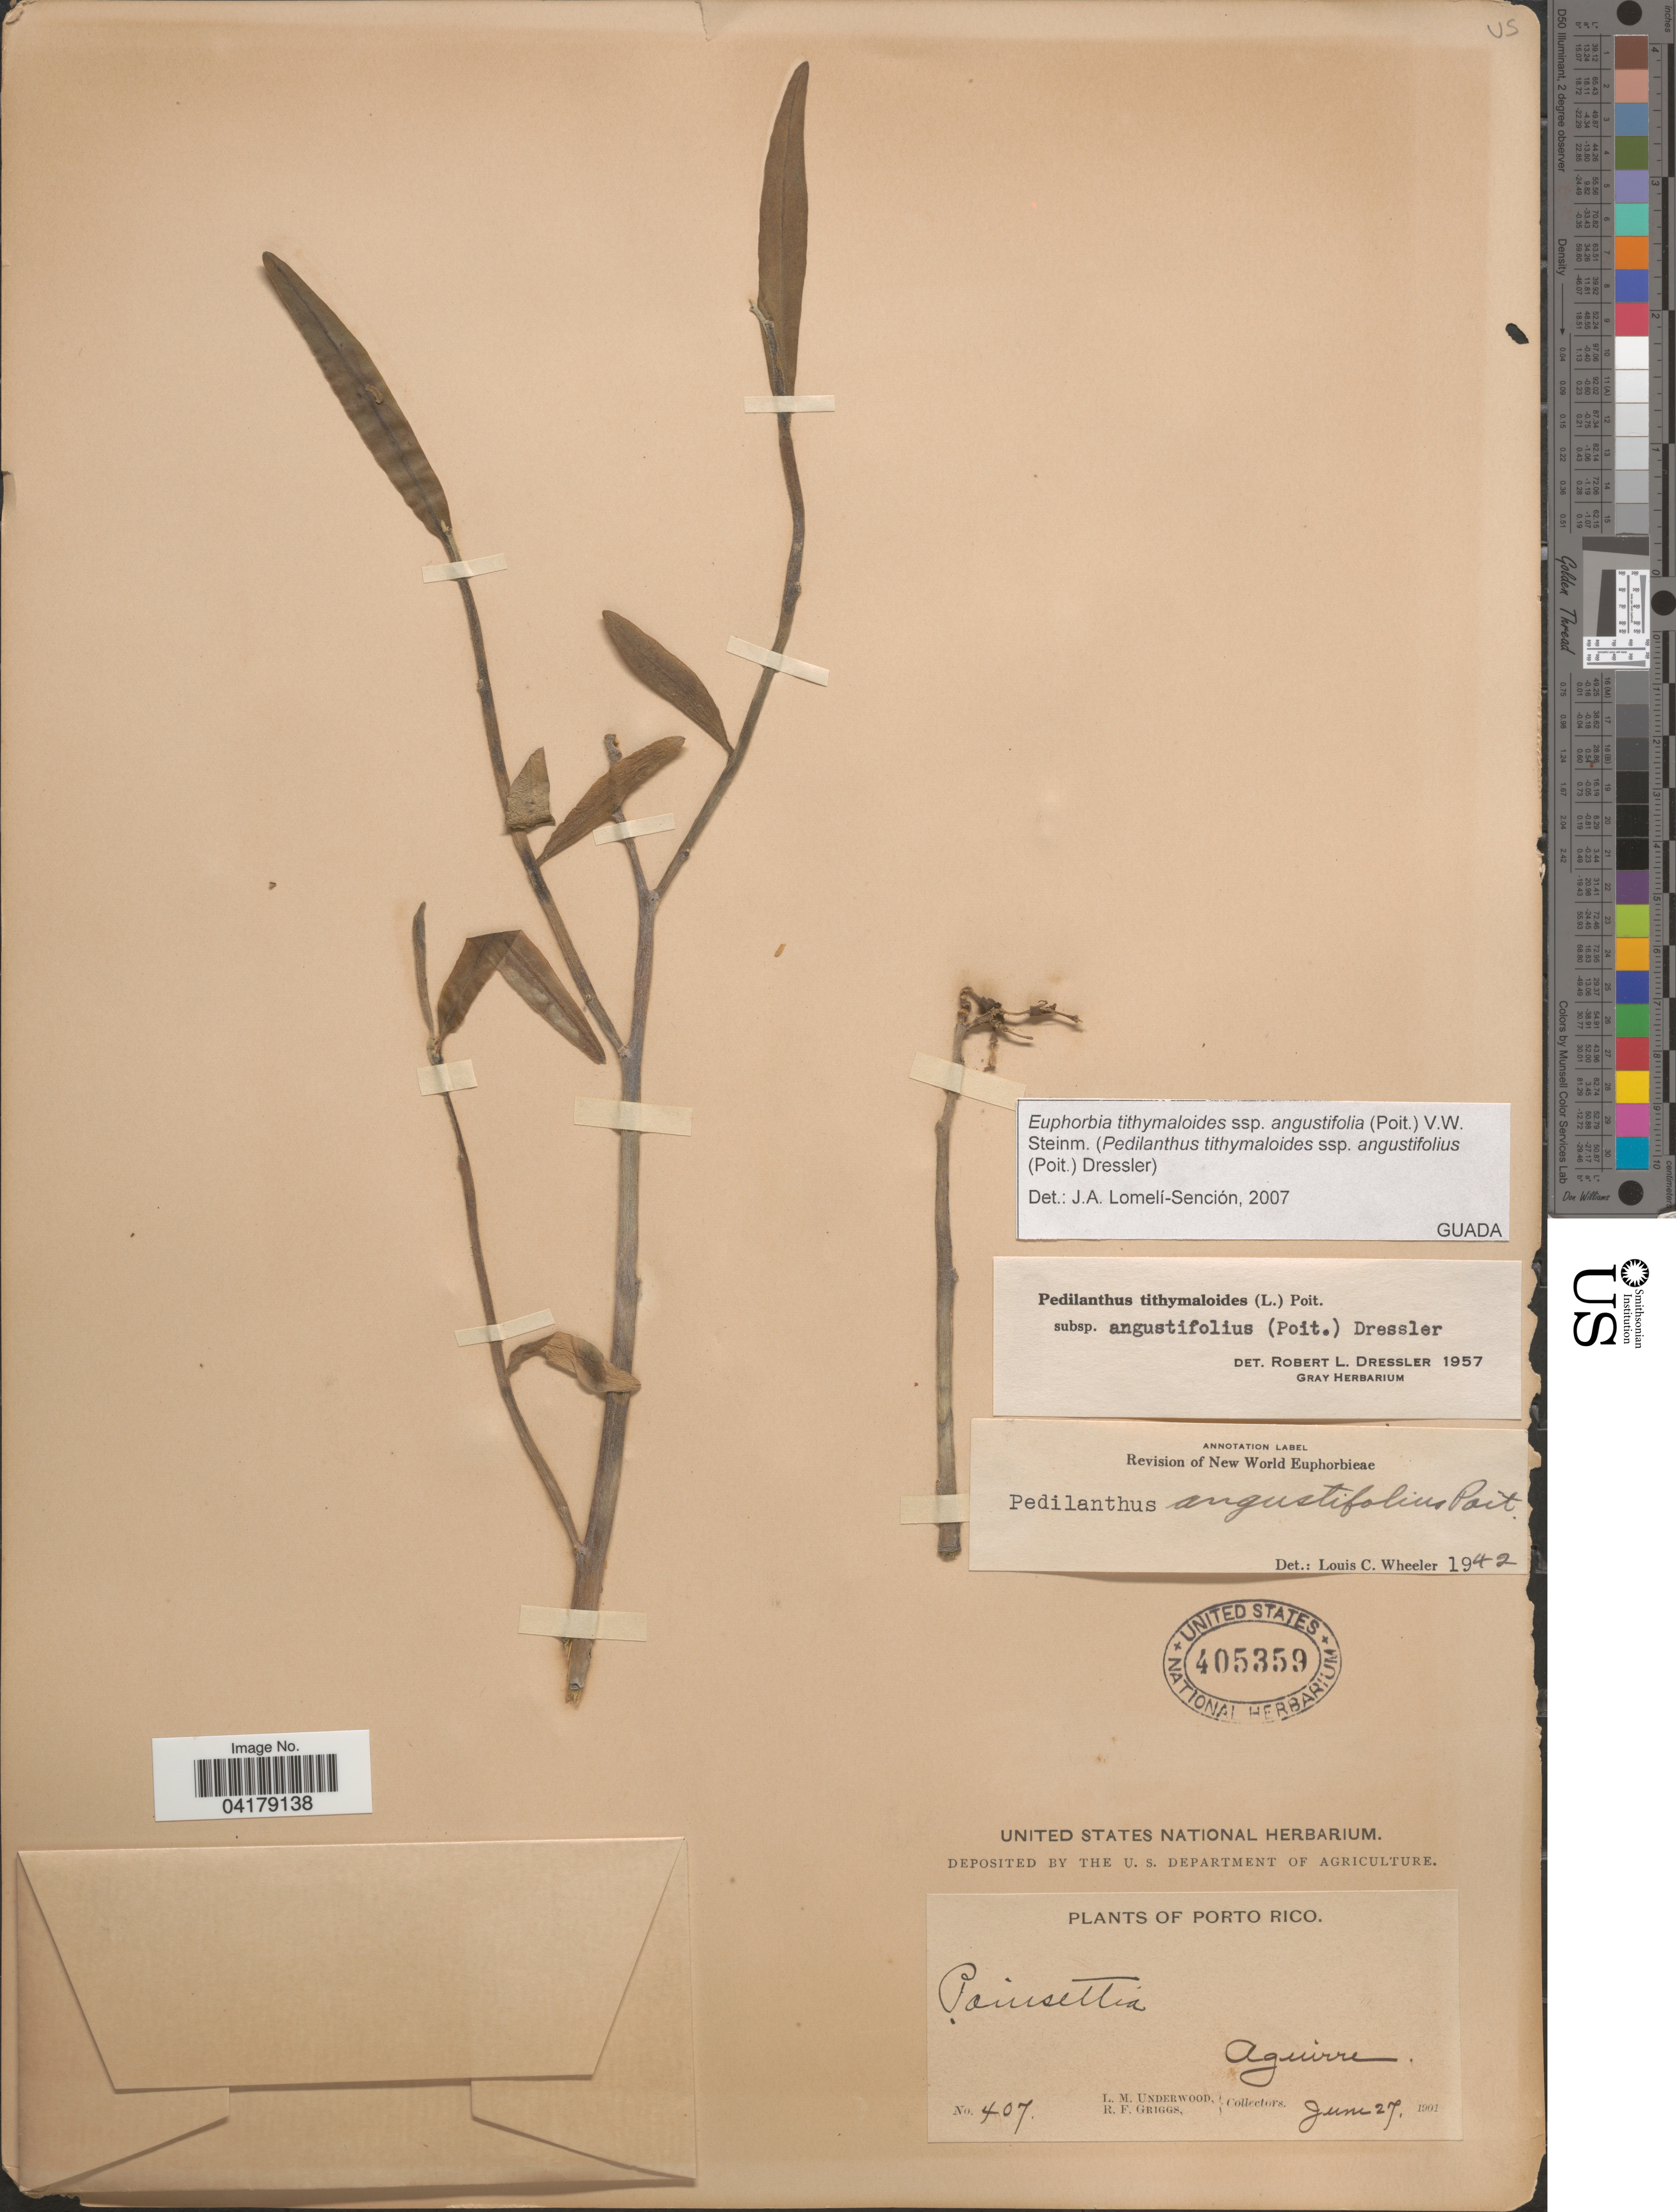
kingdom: Plantae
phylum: Tracheophyta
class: Magnoliopsida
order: Malpighiales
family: Euphorbiaceae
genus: Euphorbia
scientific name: Euphorbia tithymaloides subsp. angustifolia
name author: (Poit.) V.W. Steinm.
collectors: L. M. Underwood & R. F. Griggs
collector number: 407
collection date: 1901-06-27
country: Puerto Rico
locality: Porto Rico. Aguirre.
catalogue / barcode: US 405359